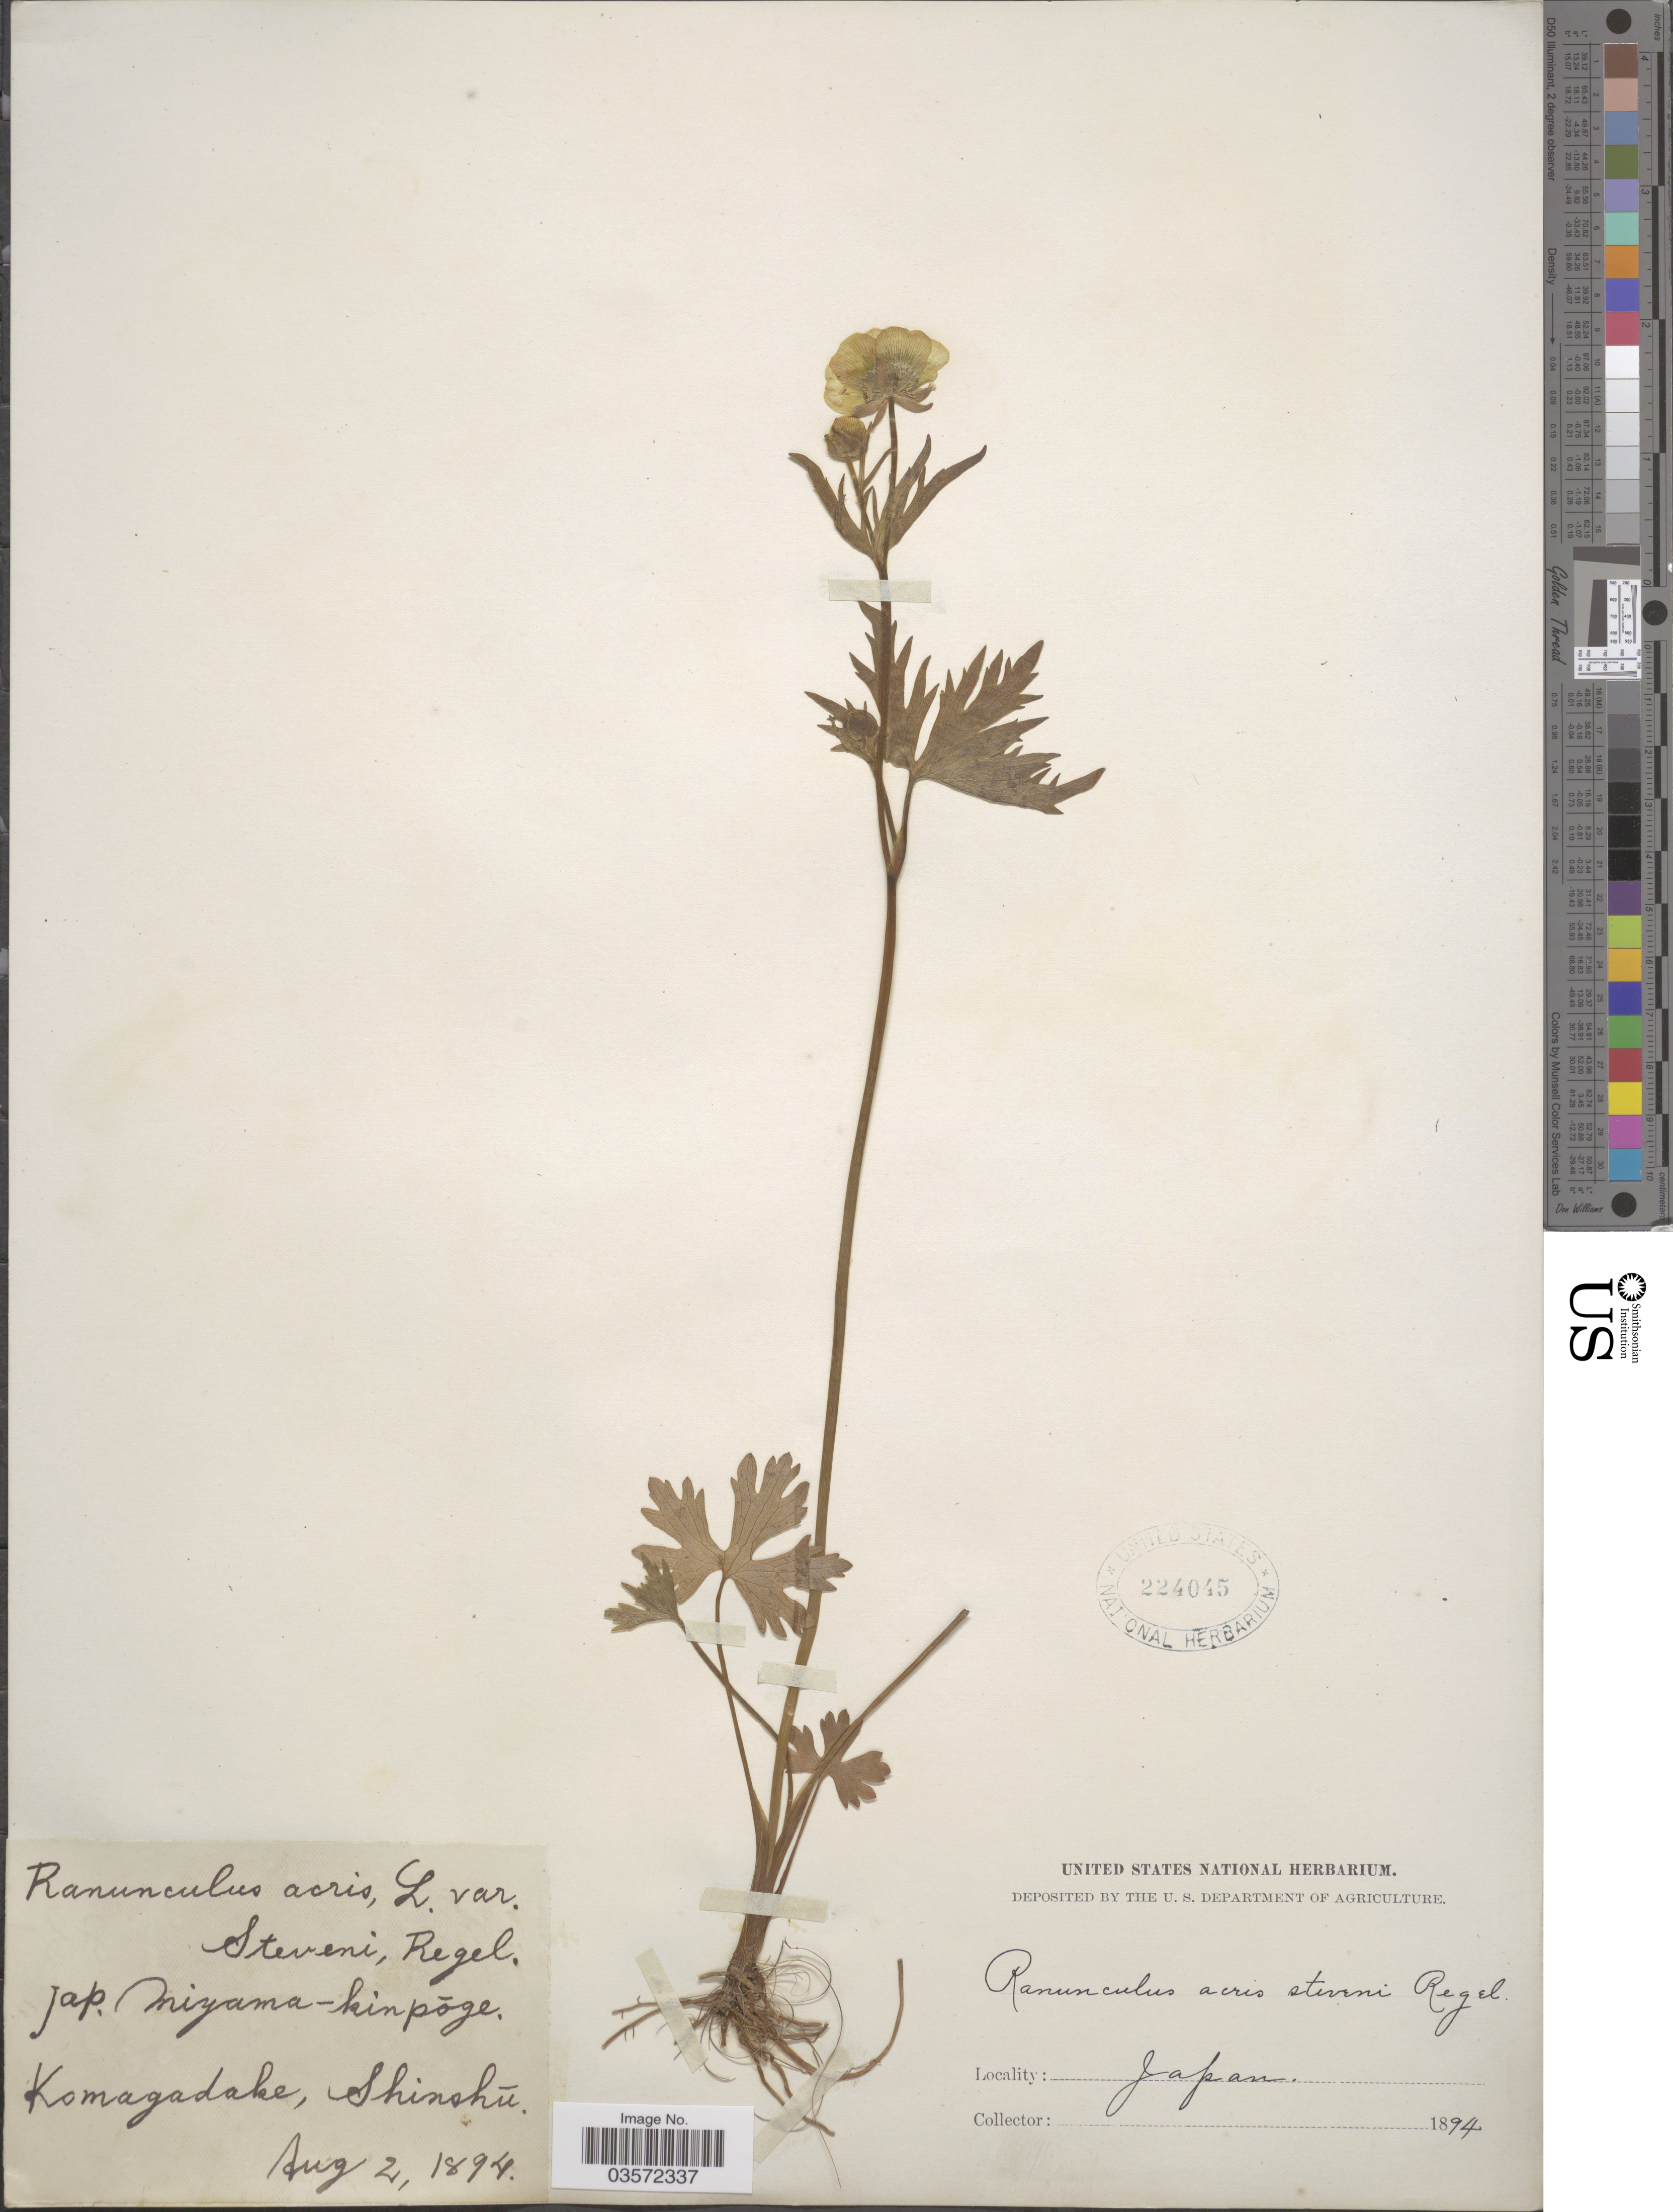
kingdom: Plantae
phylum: Tracheophyta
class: Magnoliopsida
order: Ranunculales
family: Ranunculaceae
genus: Ranunculus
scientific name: Ranunculus acris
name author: L.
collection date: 1894-08-02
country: Japan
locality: Komagadake, Shinshū.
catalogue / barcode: US 224045